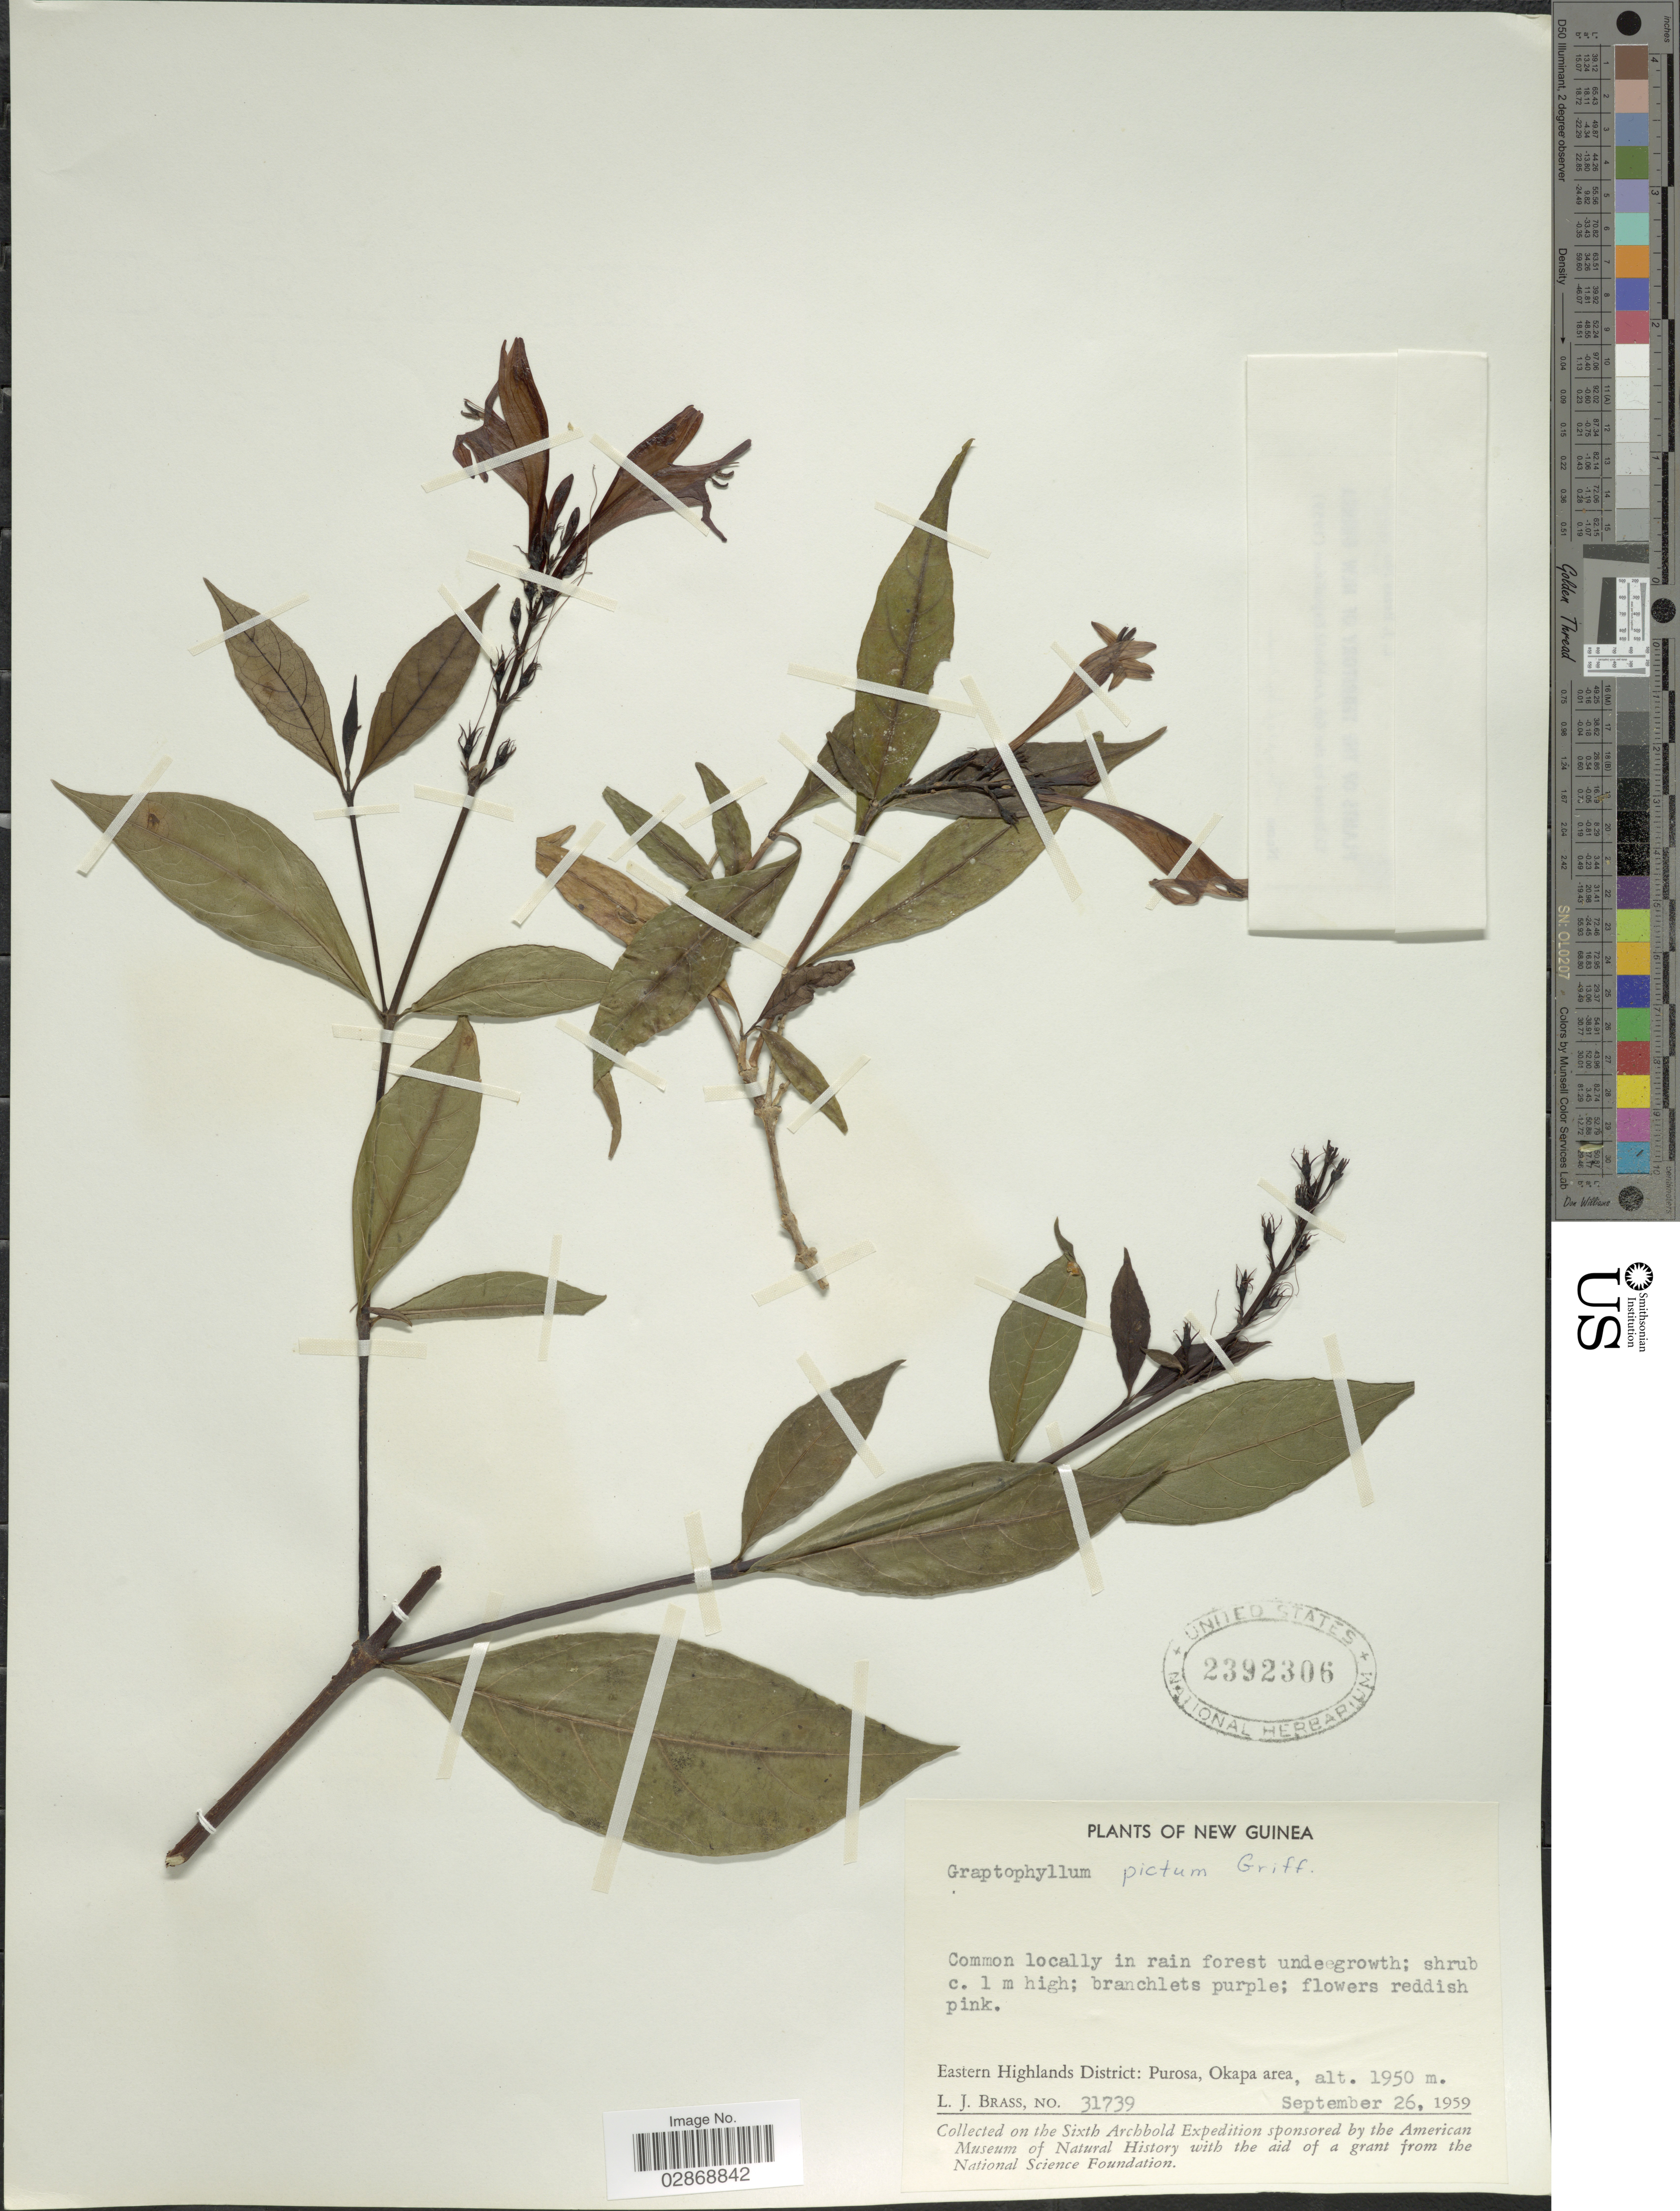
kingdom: Plantae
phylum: Tracheophyta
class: Magnoliopsida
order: Lamiales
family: Acanthaceae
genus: Graptophyllum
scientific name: Graptophyllum pictum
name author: (L.) Griff.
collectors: L. J. Brass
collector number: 31739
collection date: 1959-09-26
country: Papua New Guinea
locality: New Guinea. Eastern Highlands District: Purosa, Okapa area.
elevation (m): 1950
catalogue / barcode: US 2392306